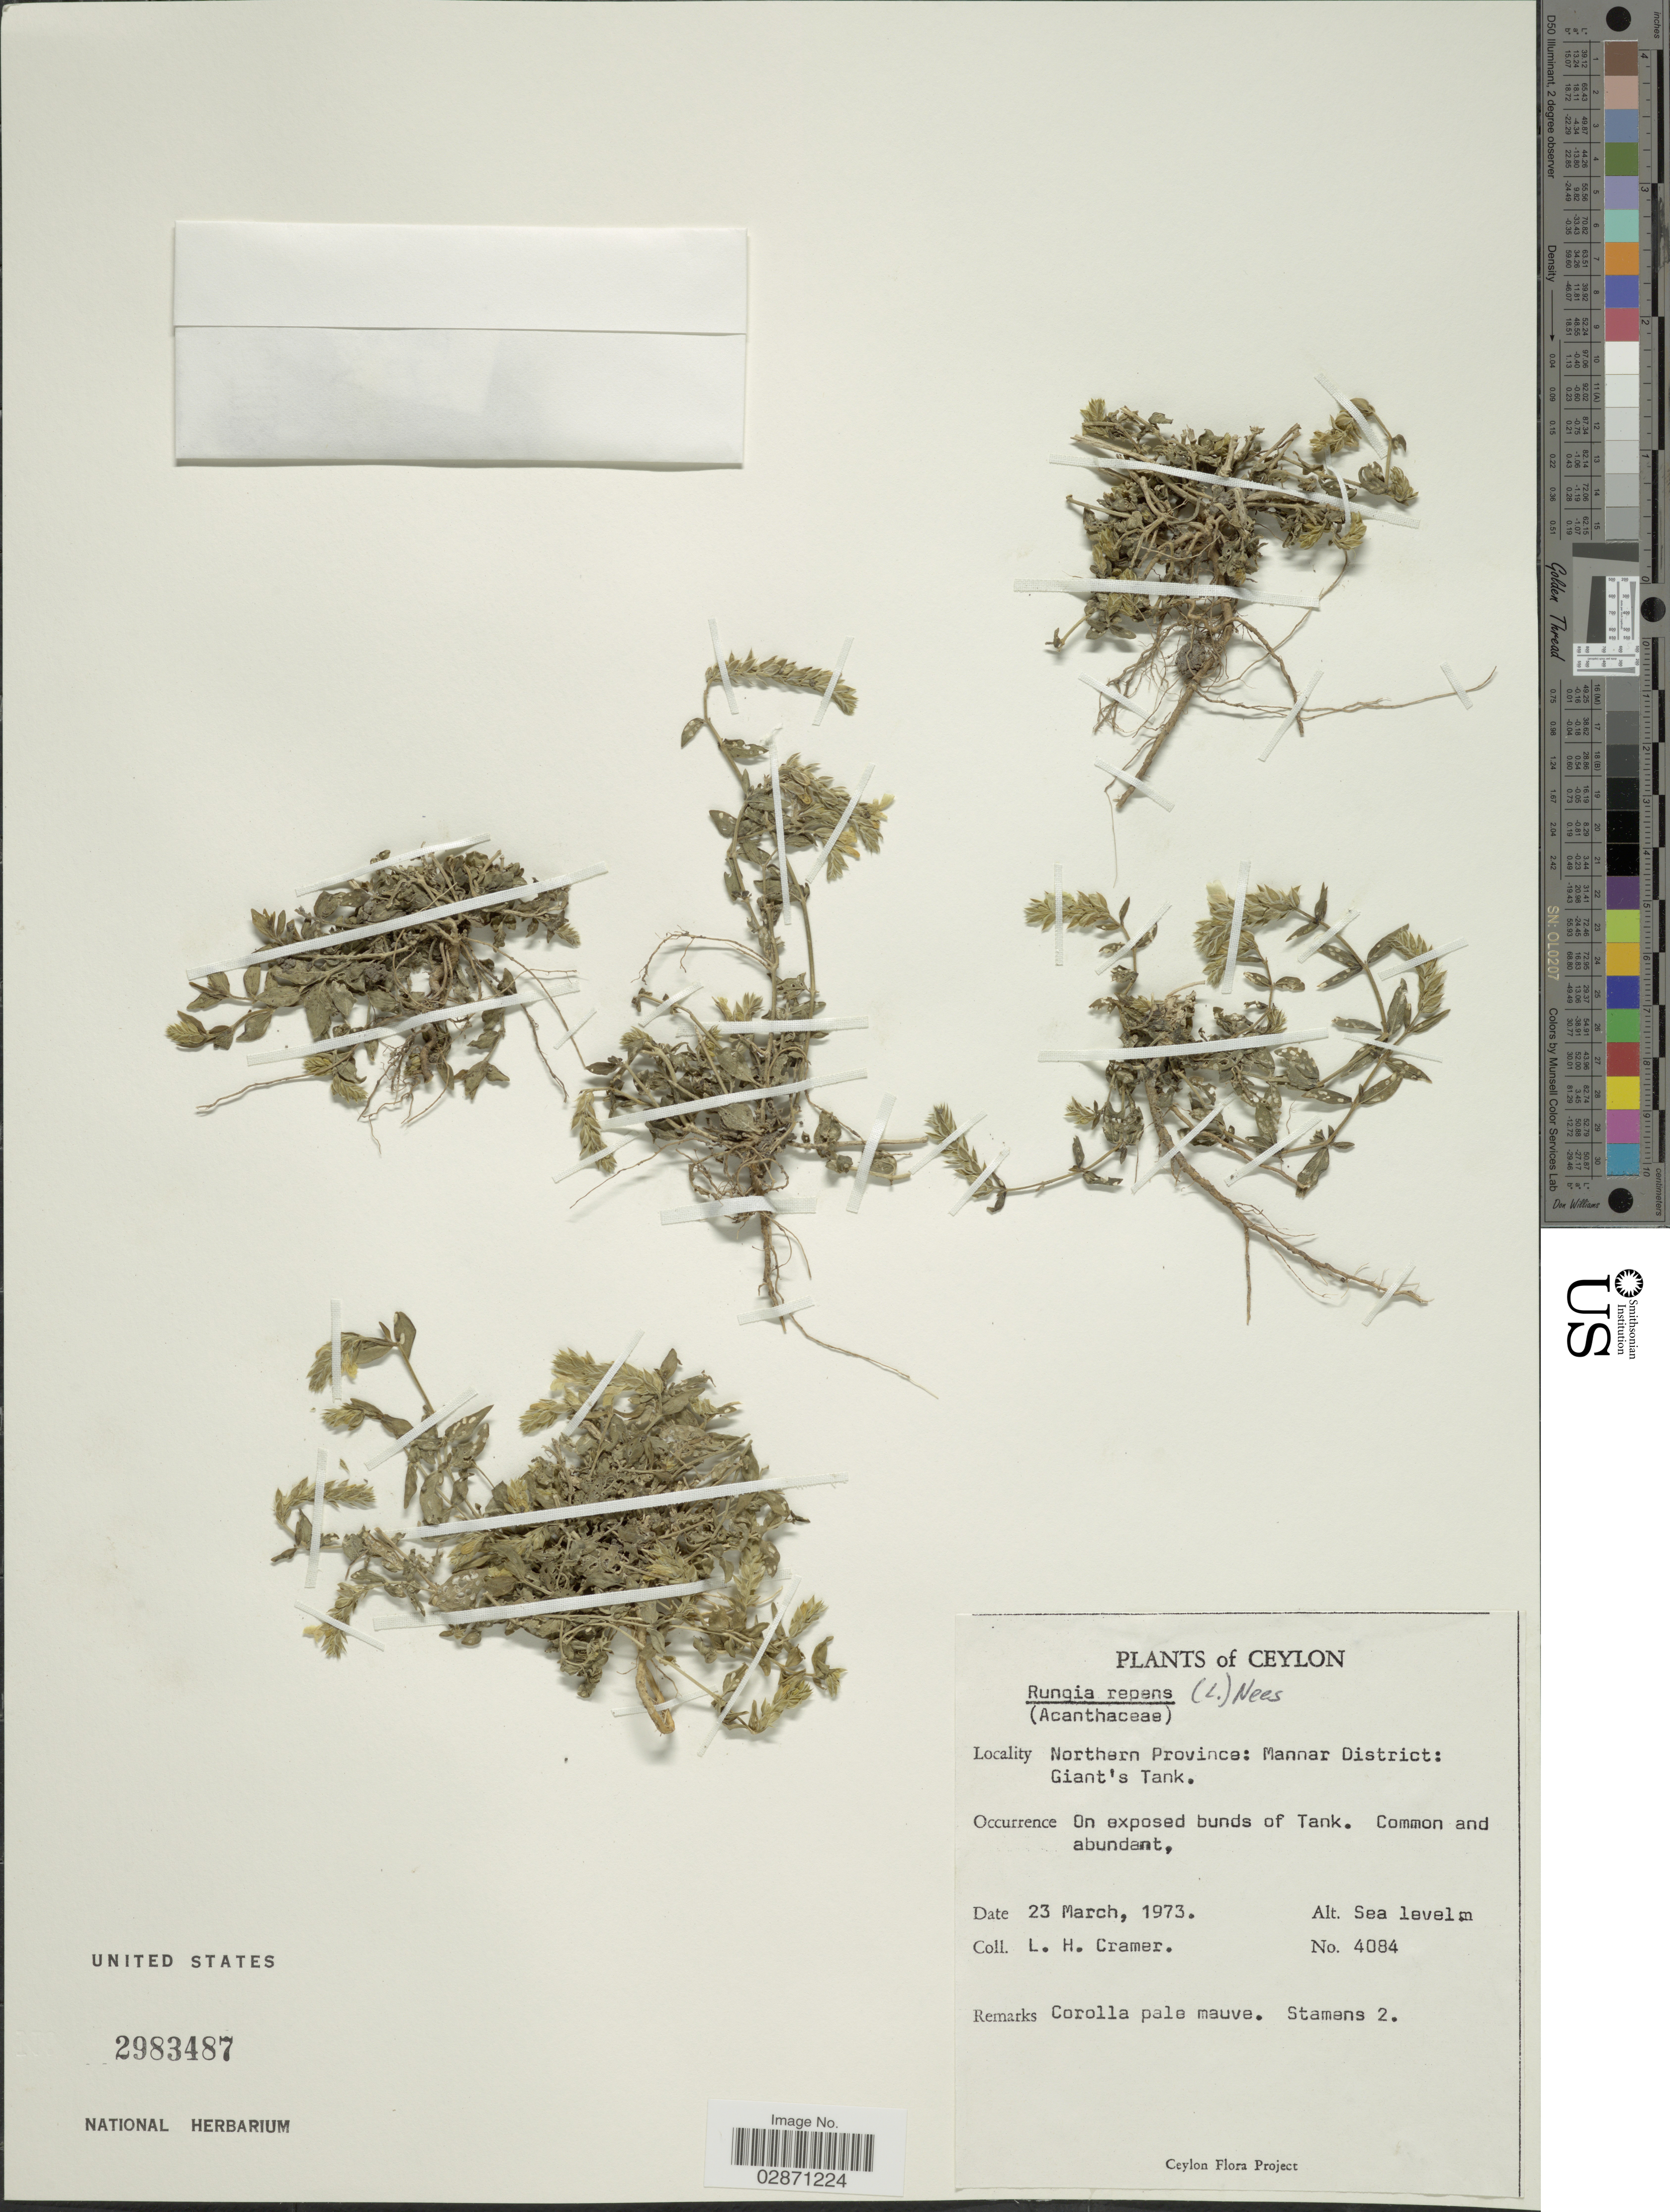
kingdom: Plantae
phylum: Tracheophyta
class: Magnoliopsida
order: Lamiales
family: Acanthaceae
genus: Rungia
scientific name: Rungia repens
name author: (L.) Nees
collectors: L. H. Cramer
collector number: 4084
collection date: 1973-03-23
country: Sri Lanka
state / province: Northern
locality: Ceylon. Mannar District: Giant's Tank.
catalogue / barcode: US 2983487